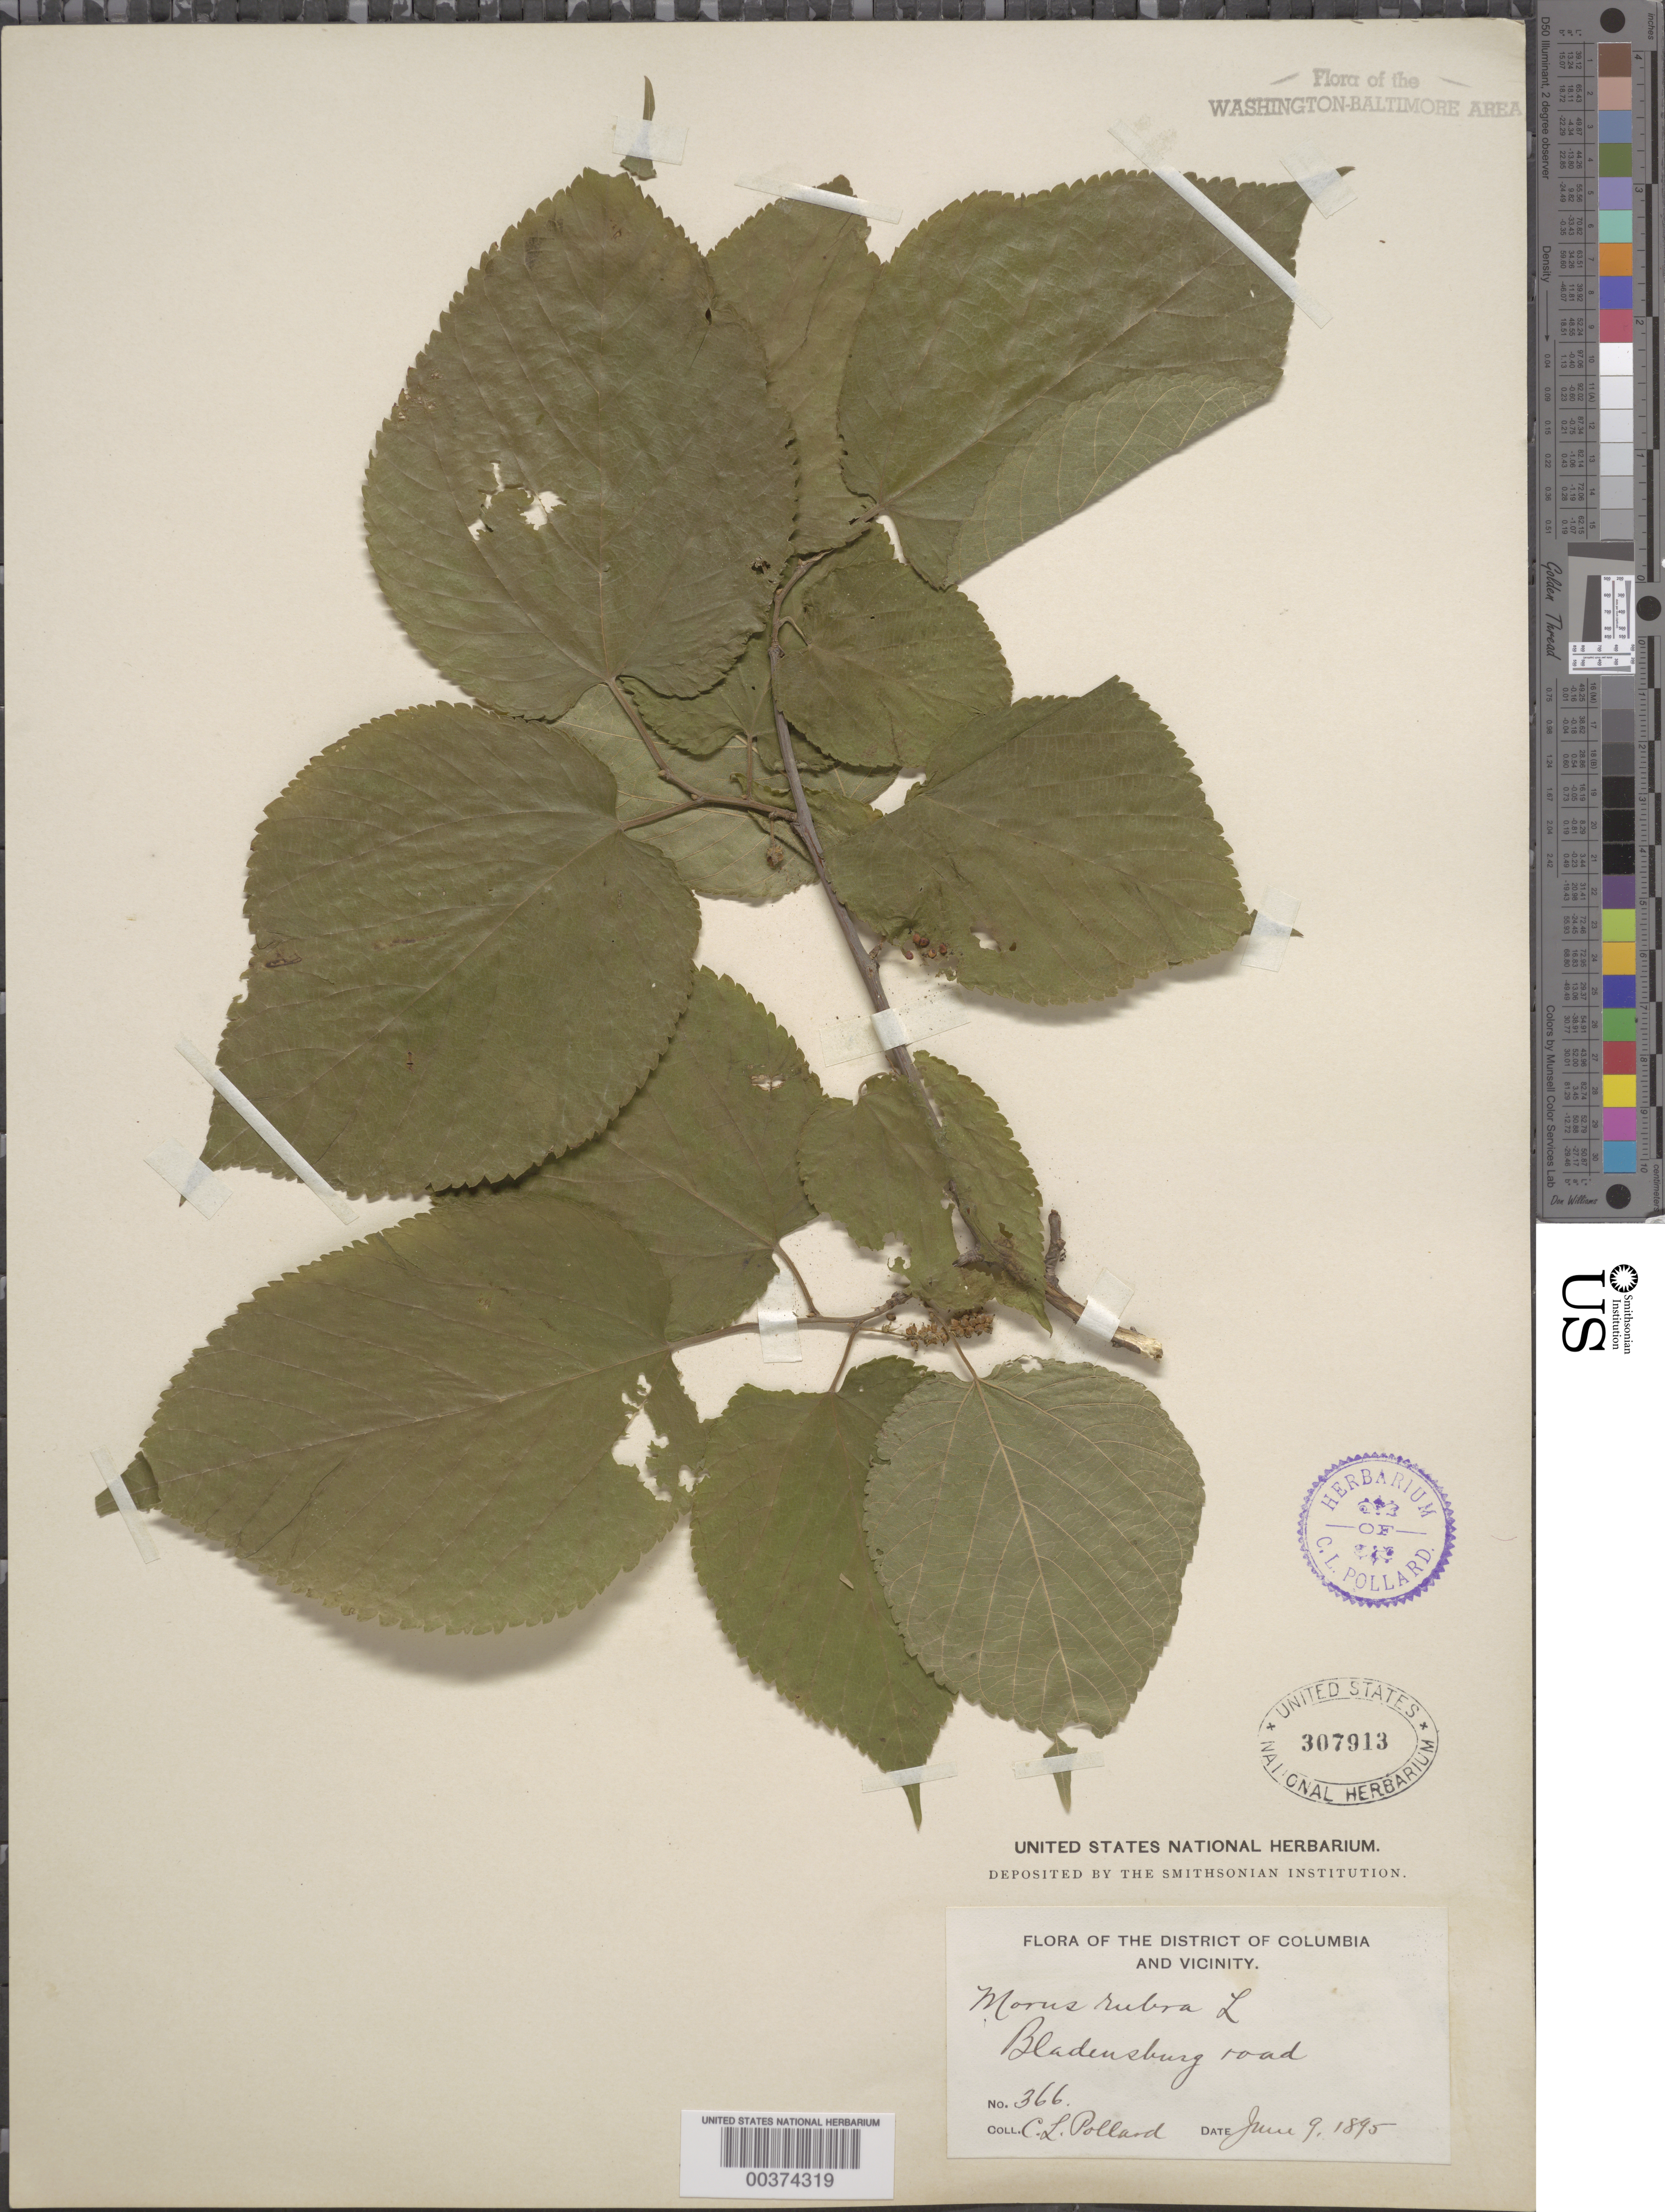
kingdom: Plantae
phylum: Tracheophyta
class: Magnoliopsida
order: Rosales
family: Moraceae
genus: Morus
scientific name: Morus rubra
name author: L.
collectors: C. L. Pollard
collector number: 366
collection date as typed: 09 Jun 1895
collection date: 1895-06-09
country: United States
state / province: District of Columbia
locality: Bladensburg Road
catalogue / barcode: US 307913